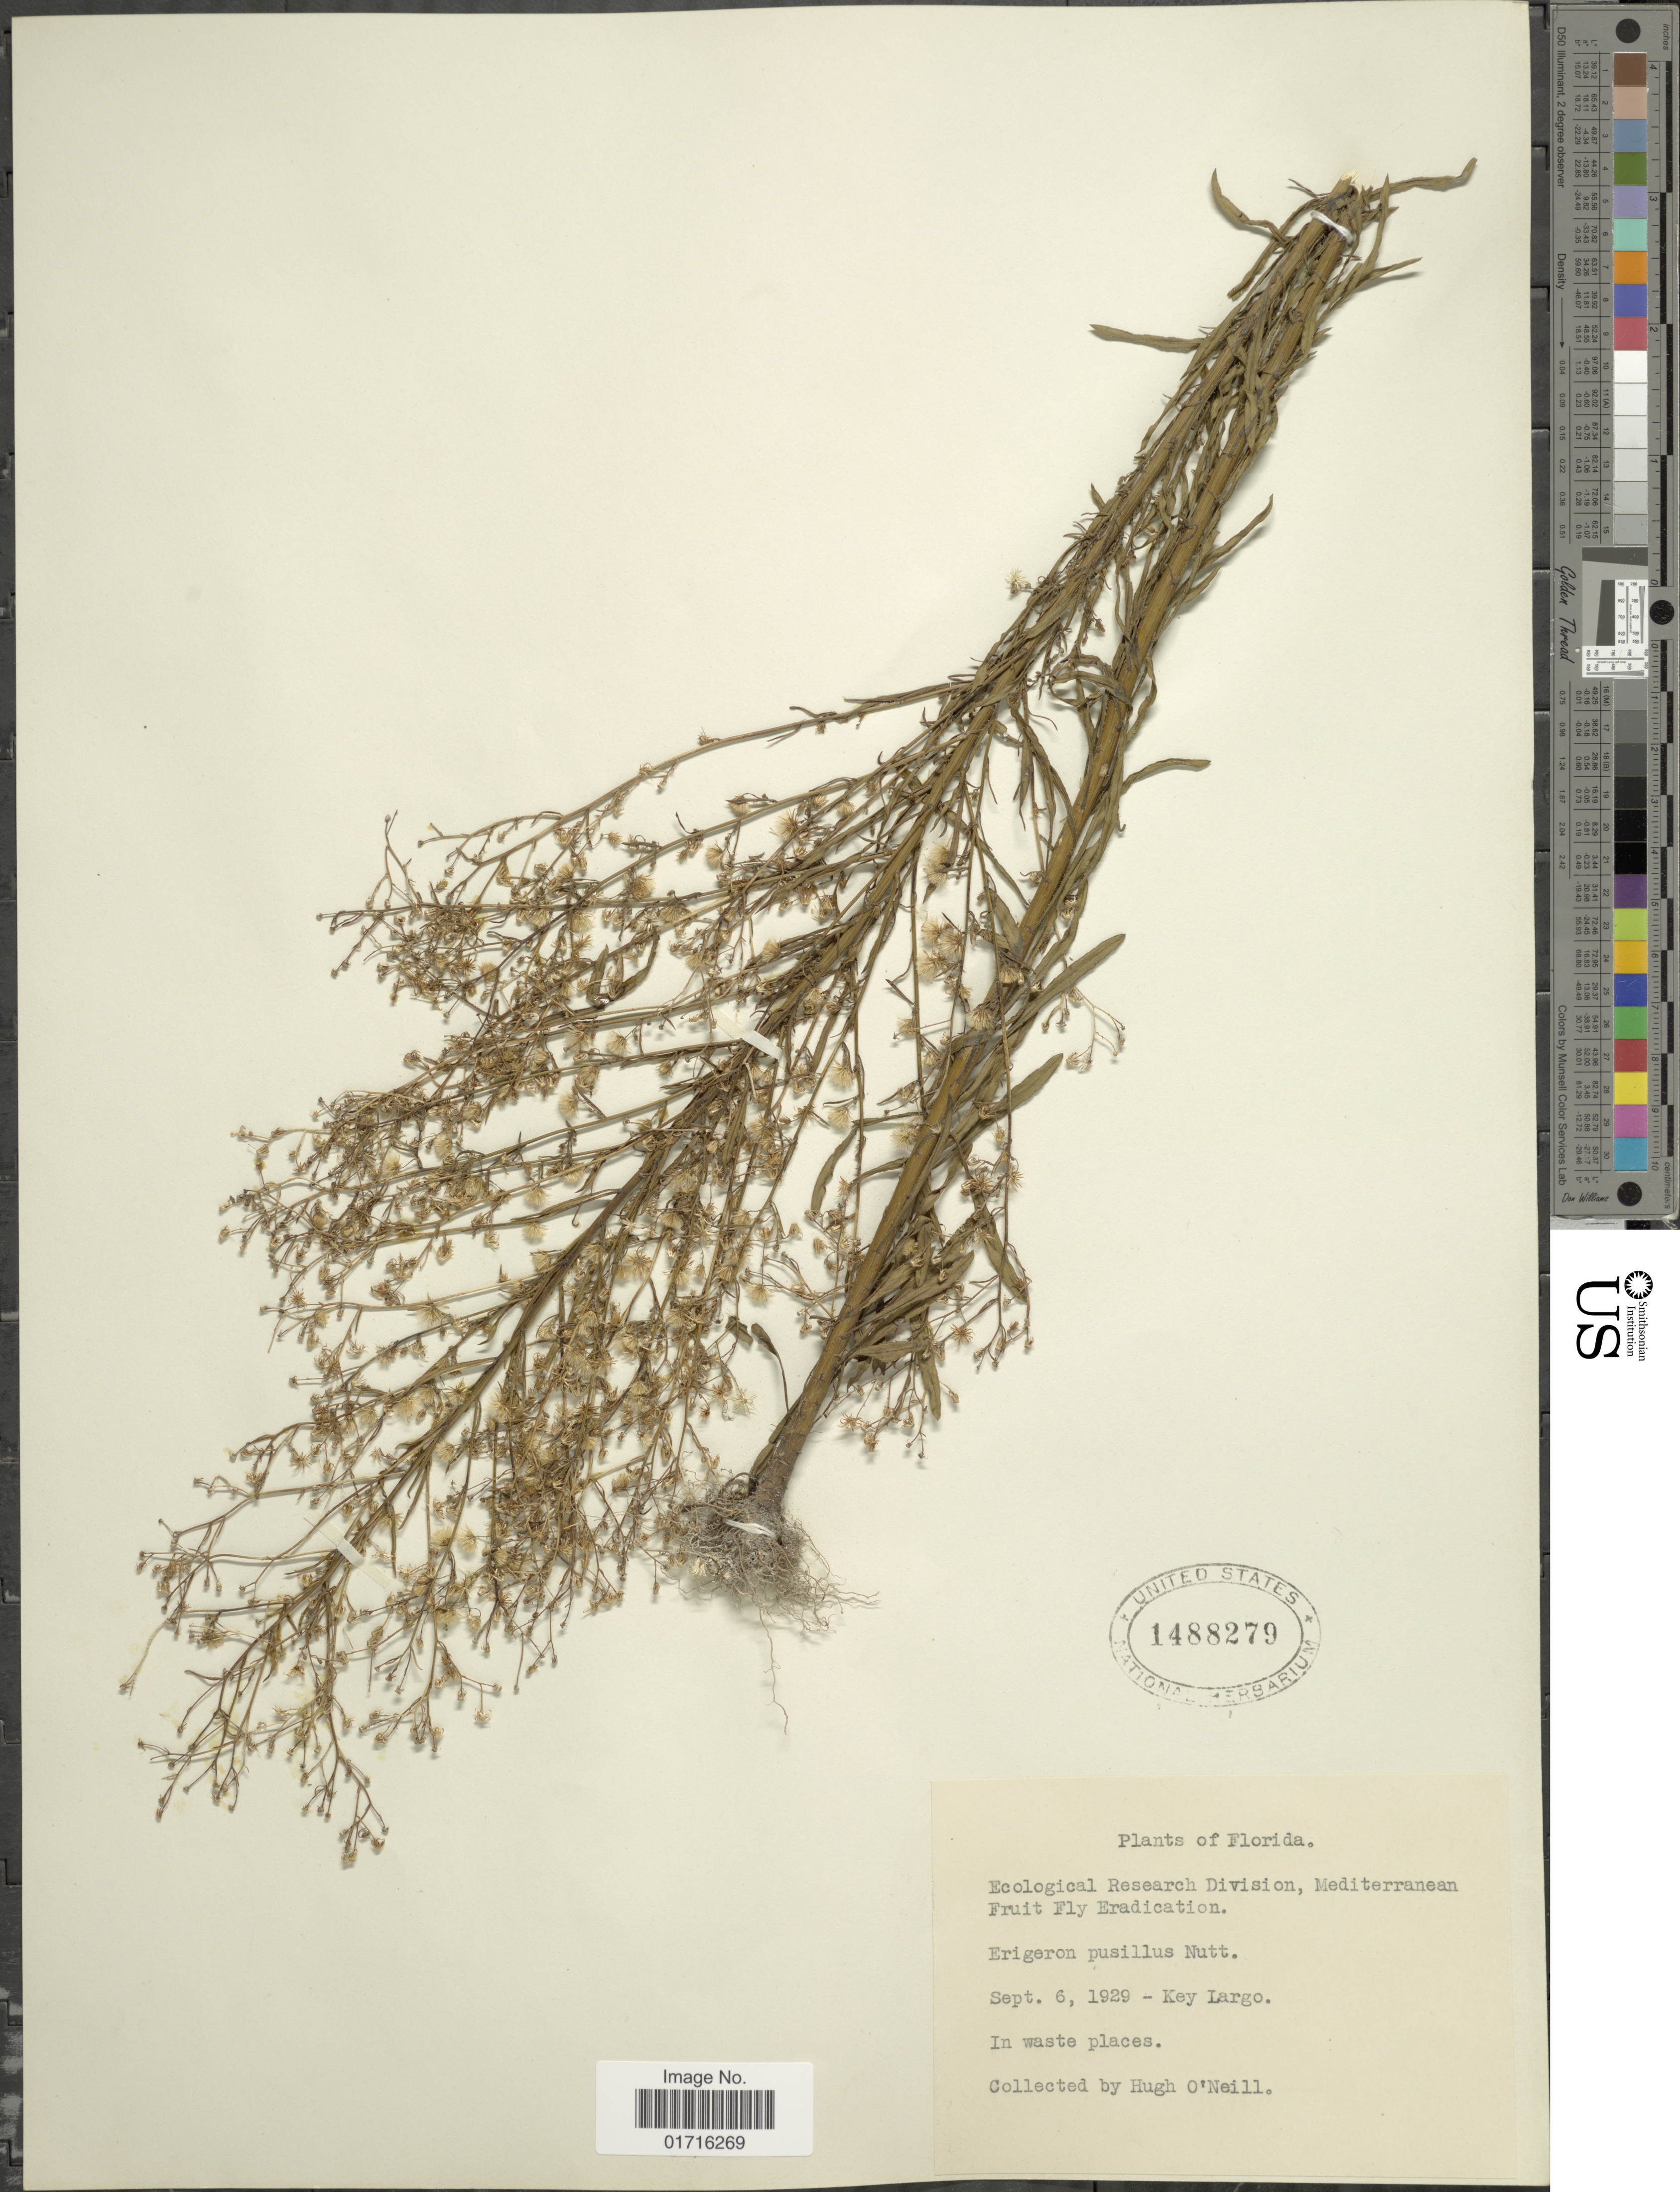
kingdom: Plantae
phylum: Tracheophyta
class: Magnoliopsida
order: Asterales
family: Asteraceae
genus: Conyza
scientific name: Conyza pusilla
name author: Houtt.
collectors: H. O'Neill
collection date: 1929-09-06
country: United States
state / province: Florida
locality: Key Largo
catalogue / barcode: US 1488279